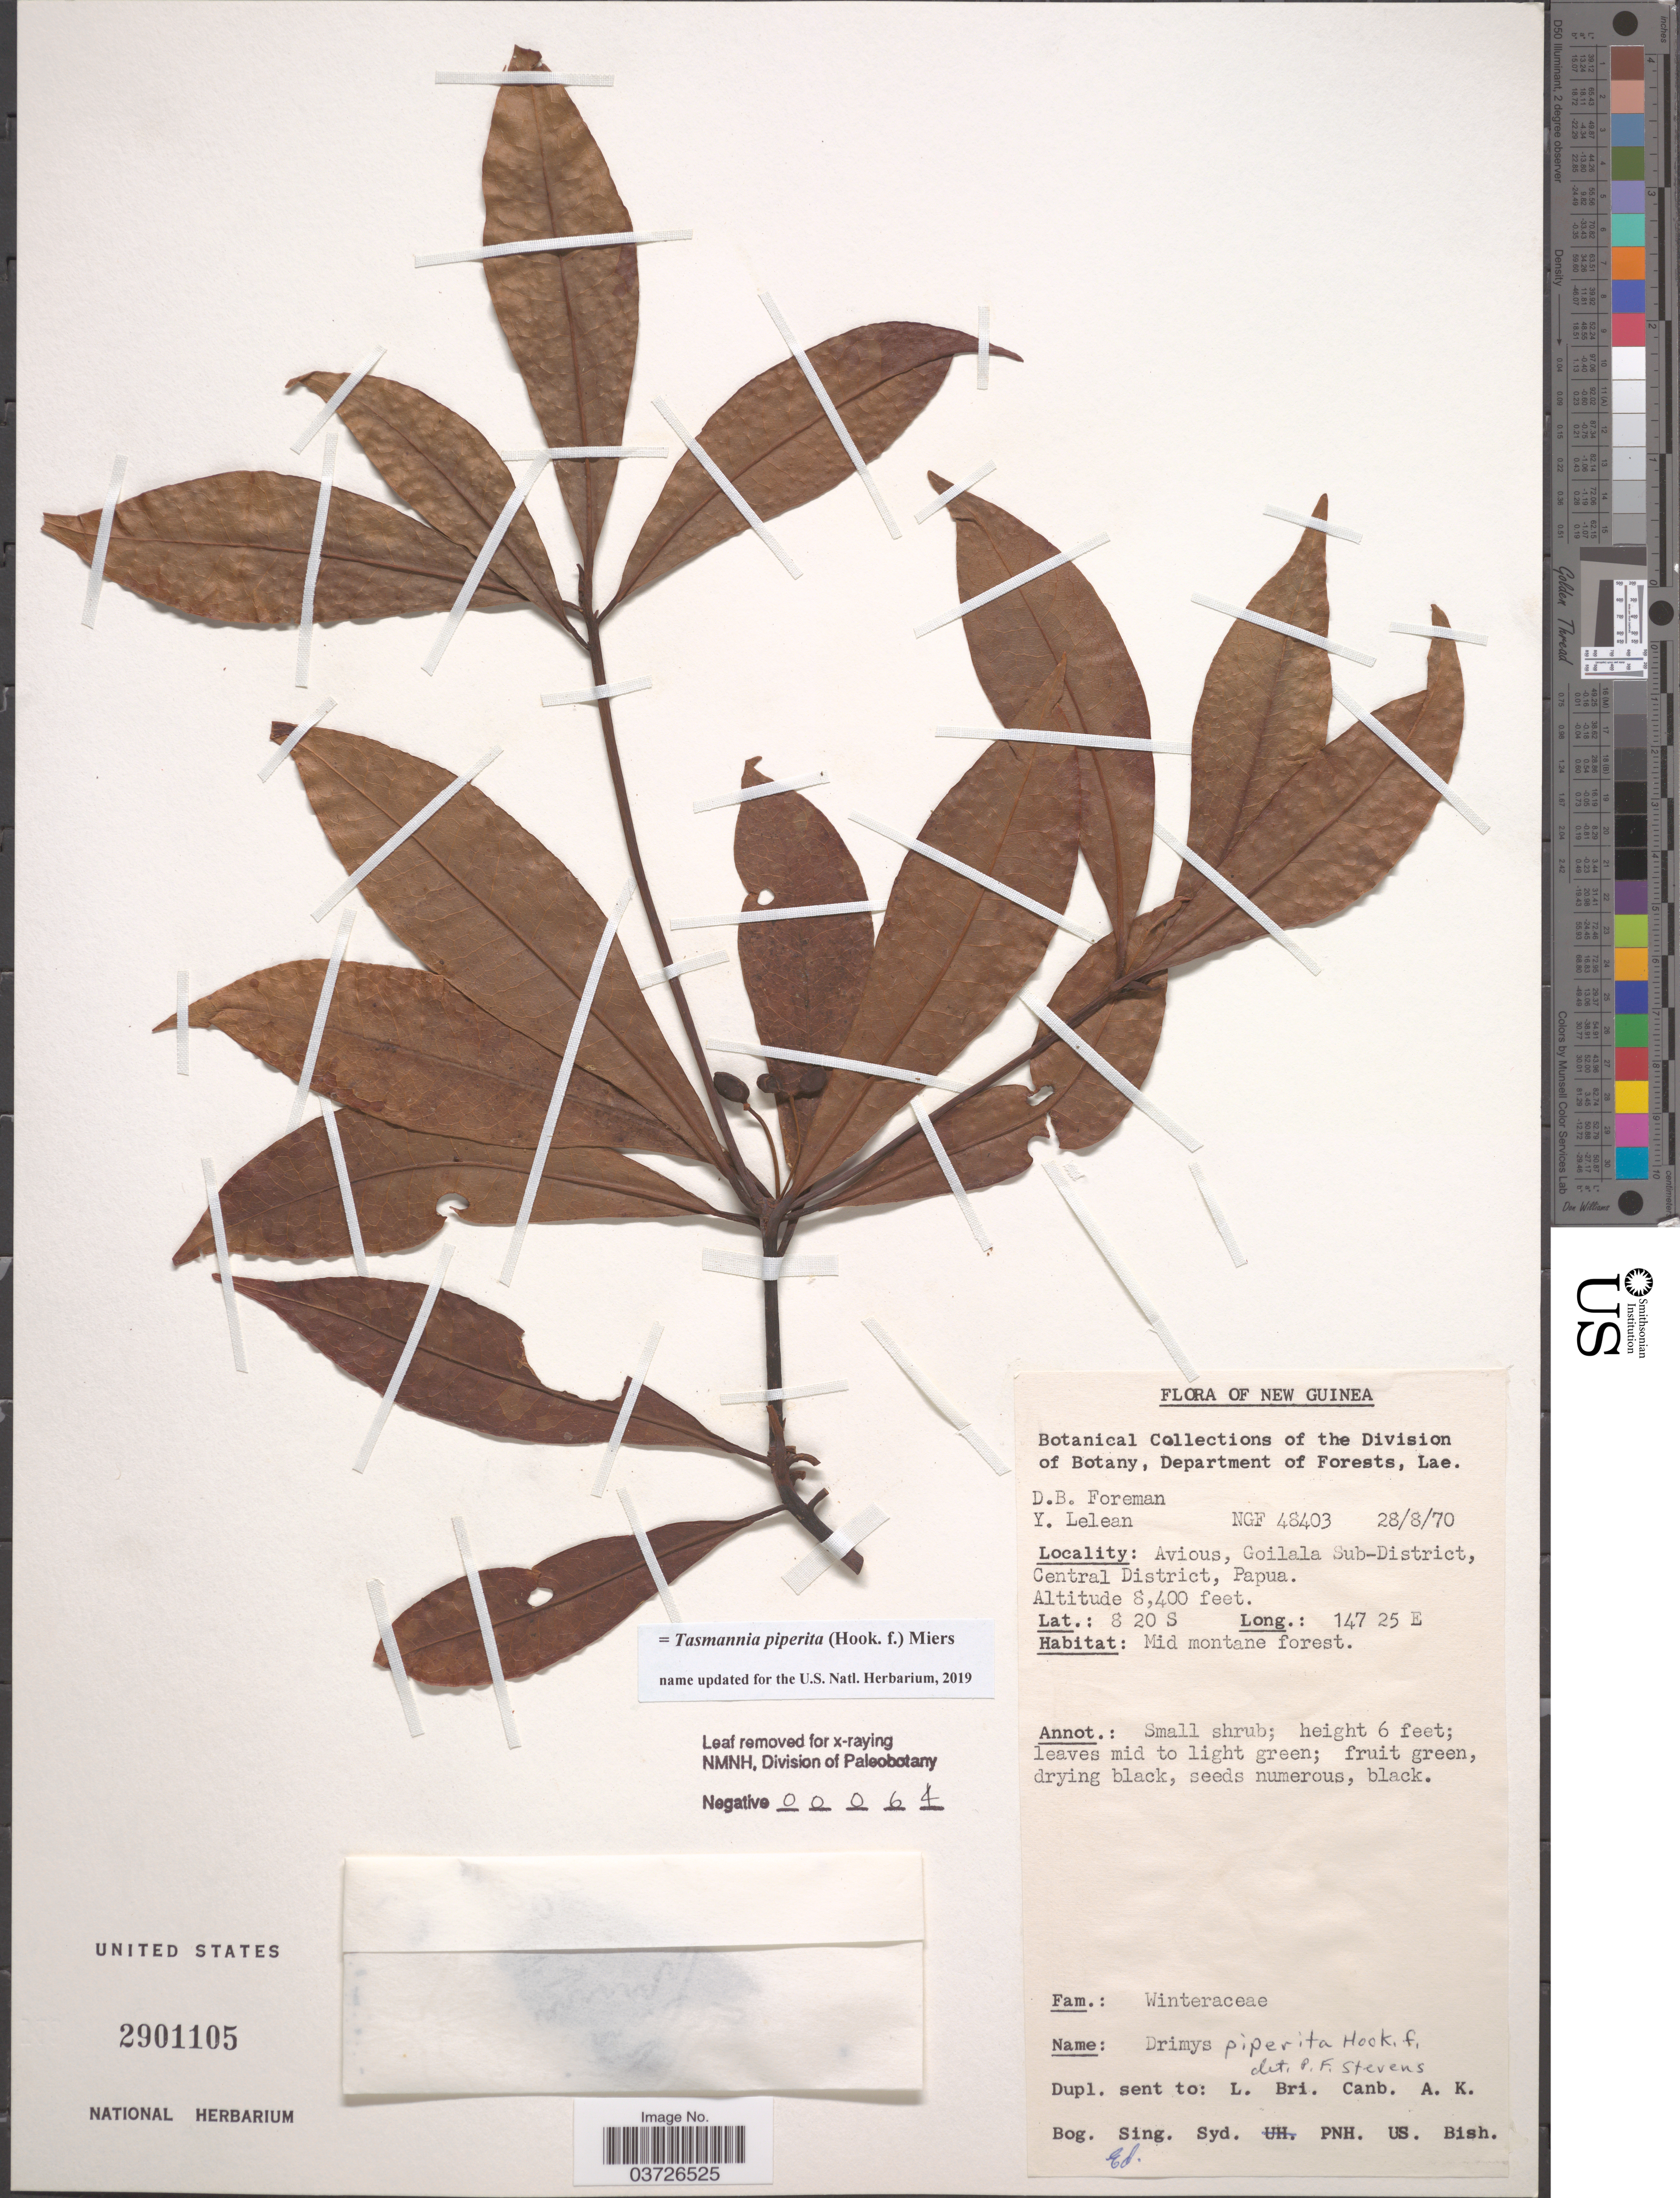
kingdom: Plantae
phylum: Tracheophyta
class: Magnoliopsida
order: Canellales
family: Winteraceae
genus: Tasmannia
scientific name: Tasmannia piperita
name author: (Hook. f.) Miers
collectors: D. Foreman & Y. Lelean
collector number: NGF48403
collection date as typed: Transcribed d/m/y: 28/8/70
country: Papua New Guinea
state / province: Central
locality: New Guinea. Avious, Goilala Sub-District, Central District.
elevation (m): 2560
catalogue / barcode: US 2901105